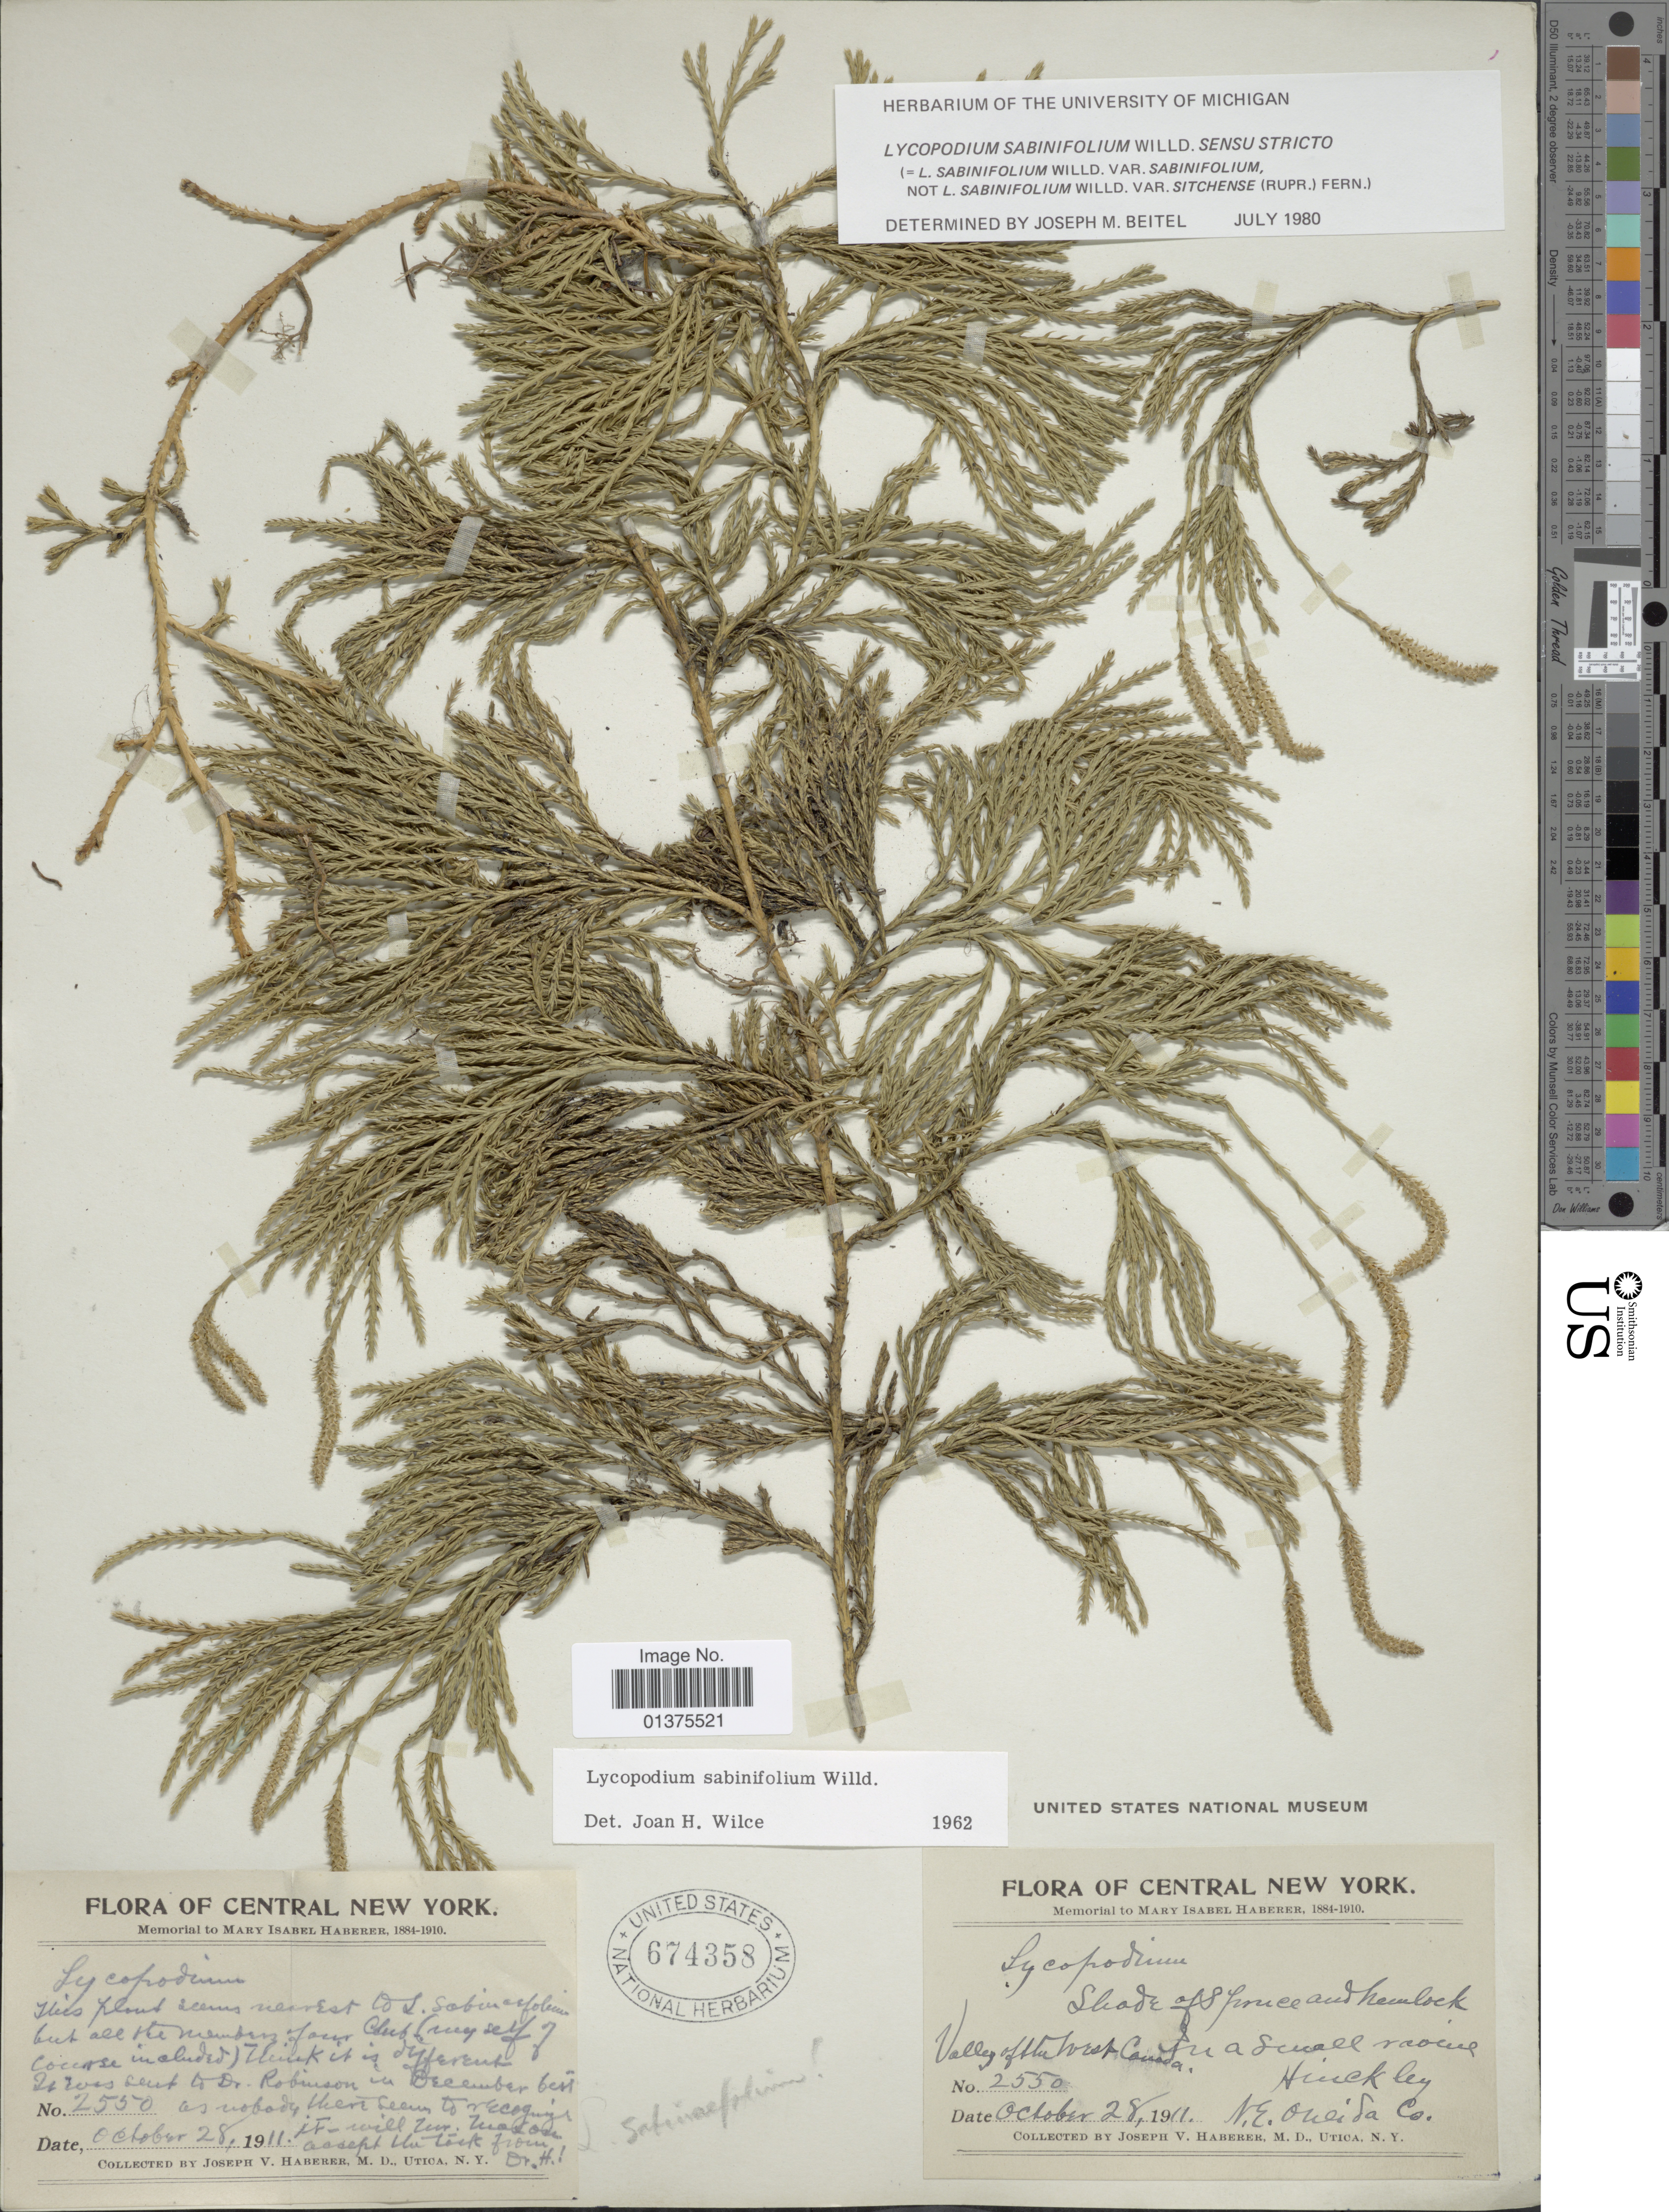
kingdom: Plantae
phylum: Tracheophyta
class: Lycopodiopsida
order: Lycopodiales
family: Lycopodiaceae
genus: Diphasiastrum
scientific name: Diphasiastrum x sabinifolium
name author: (Willd.) Holub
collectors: J. V. Haberer & M. Utica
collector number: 2550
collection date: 1911-10-28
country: United States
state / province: New York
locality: Central New York, Valley of the West Canoda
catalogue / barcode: US 674358